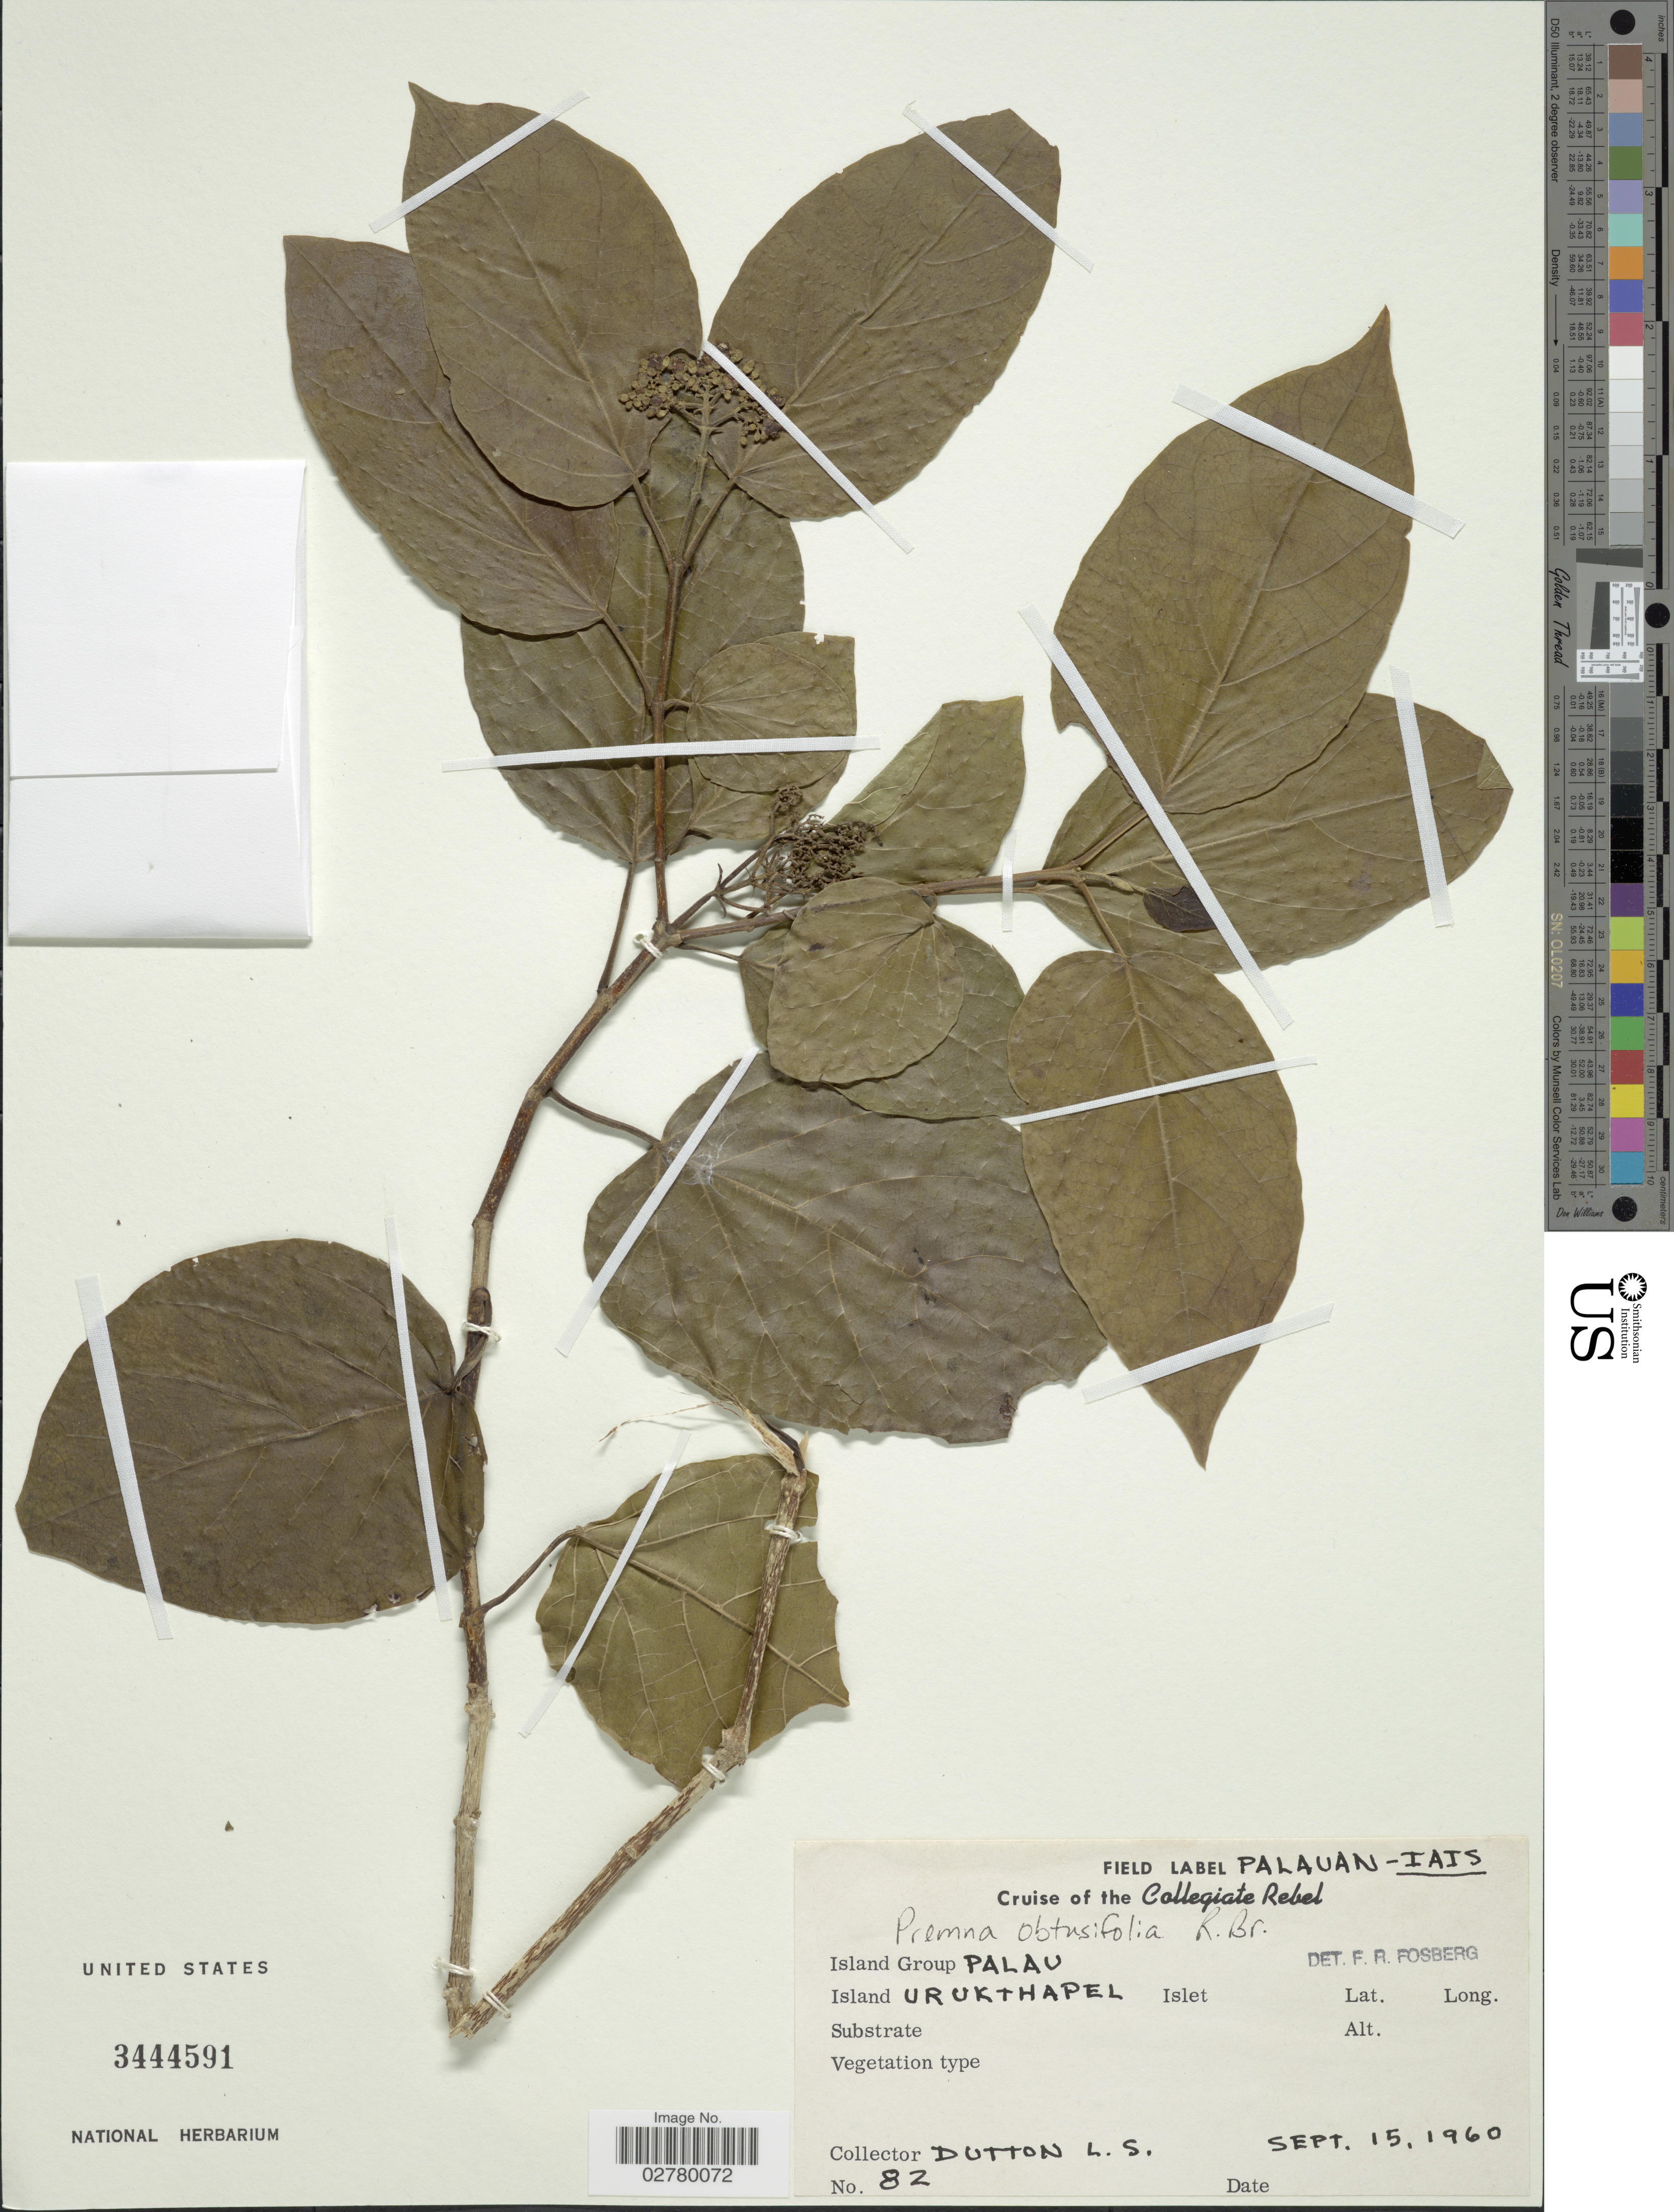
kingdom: Plantae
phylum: Tracheophyta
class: Magnoliopsida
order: Lamiales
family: Lamiaceae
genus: Premna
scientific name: Premna obtusifolia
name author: R. Br.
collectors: L. Dutton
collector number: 82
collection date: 1960-09-15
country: Palau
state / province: Koror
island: Ngeruktabel [Urukthapel]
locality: Island Group Palau. Island Urukthapel.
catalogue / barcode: US 3444591